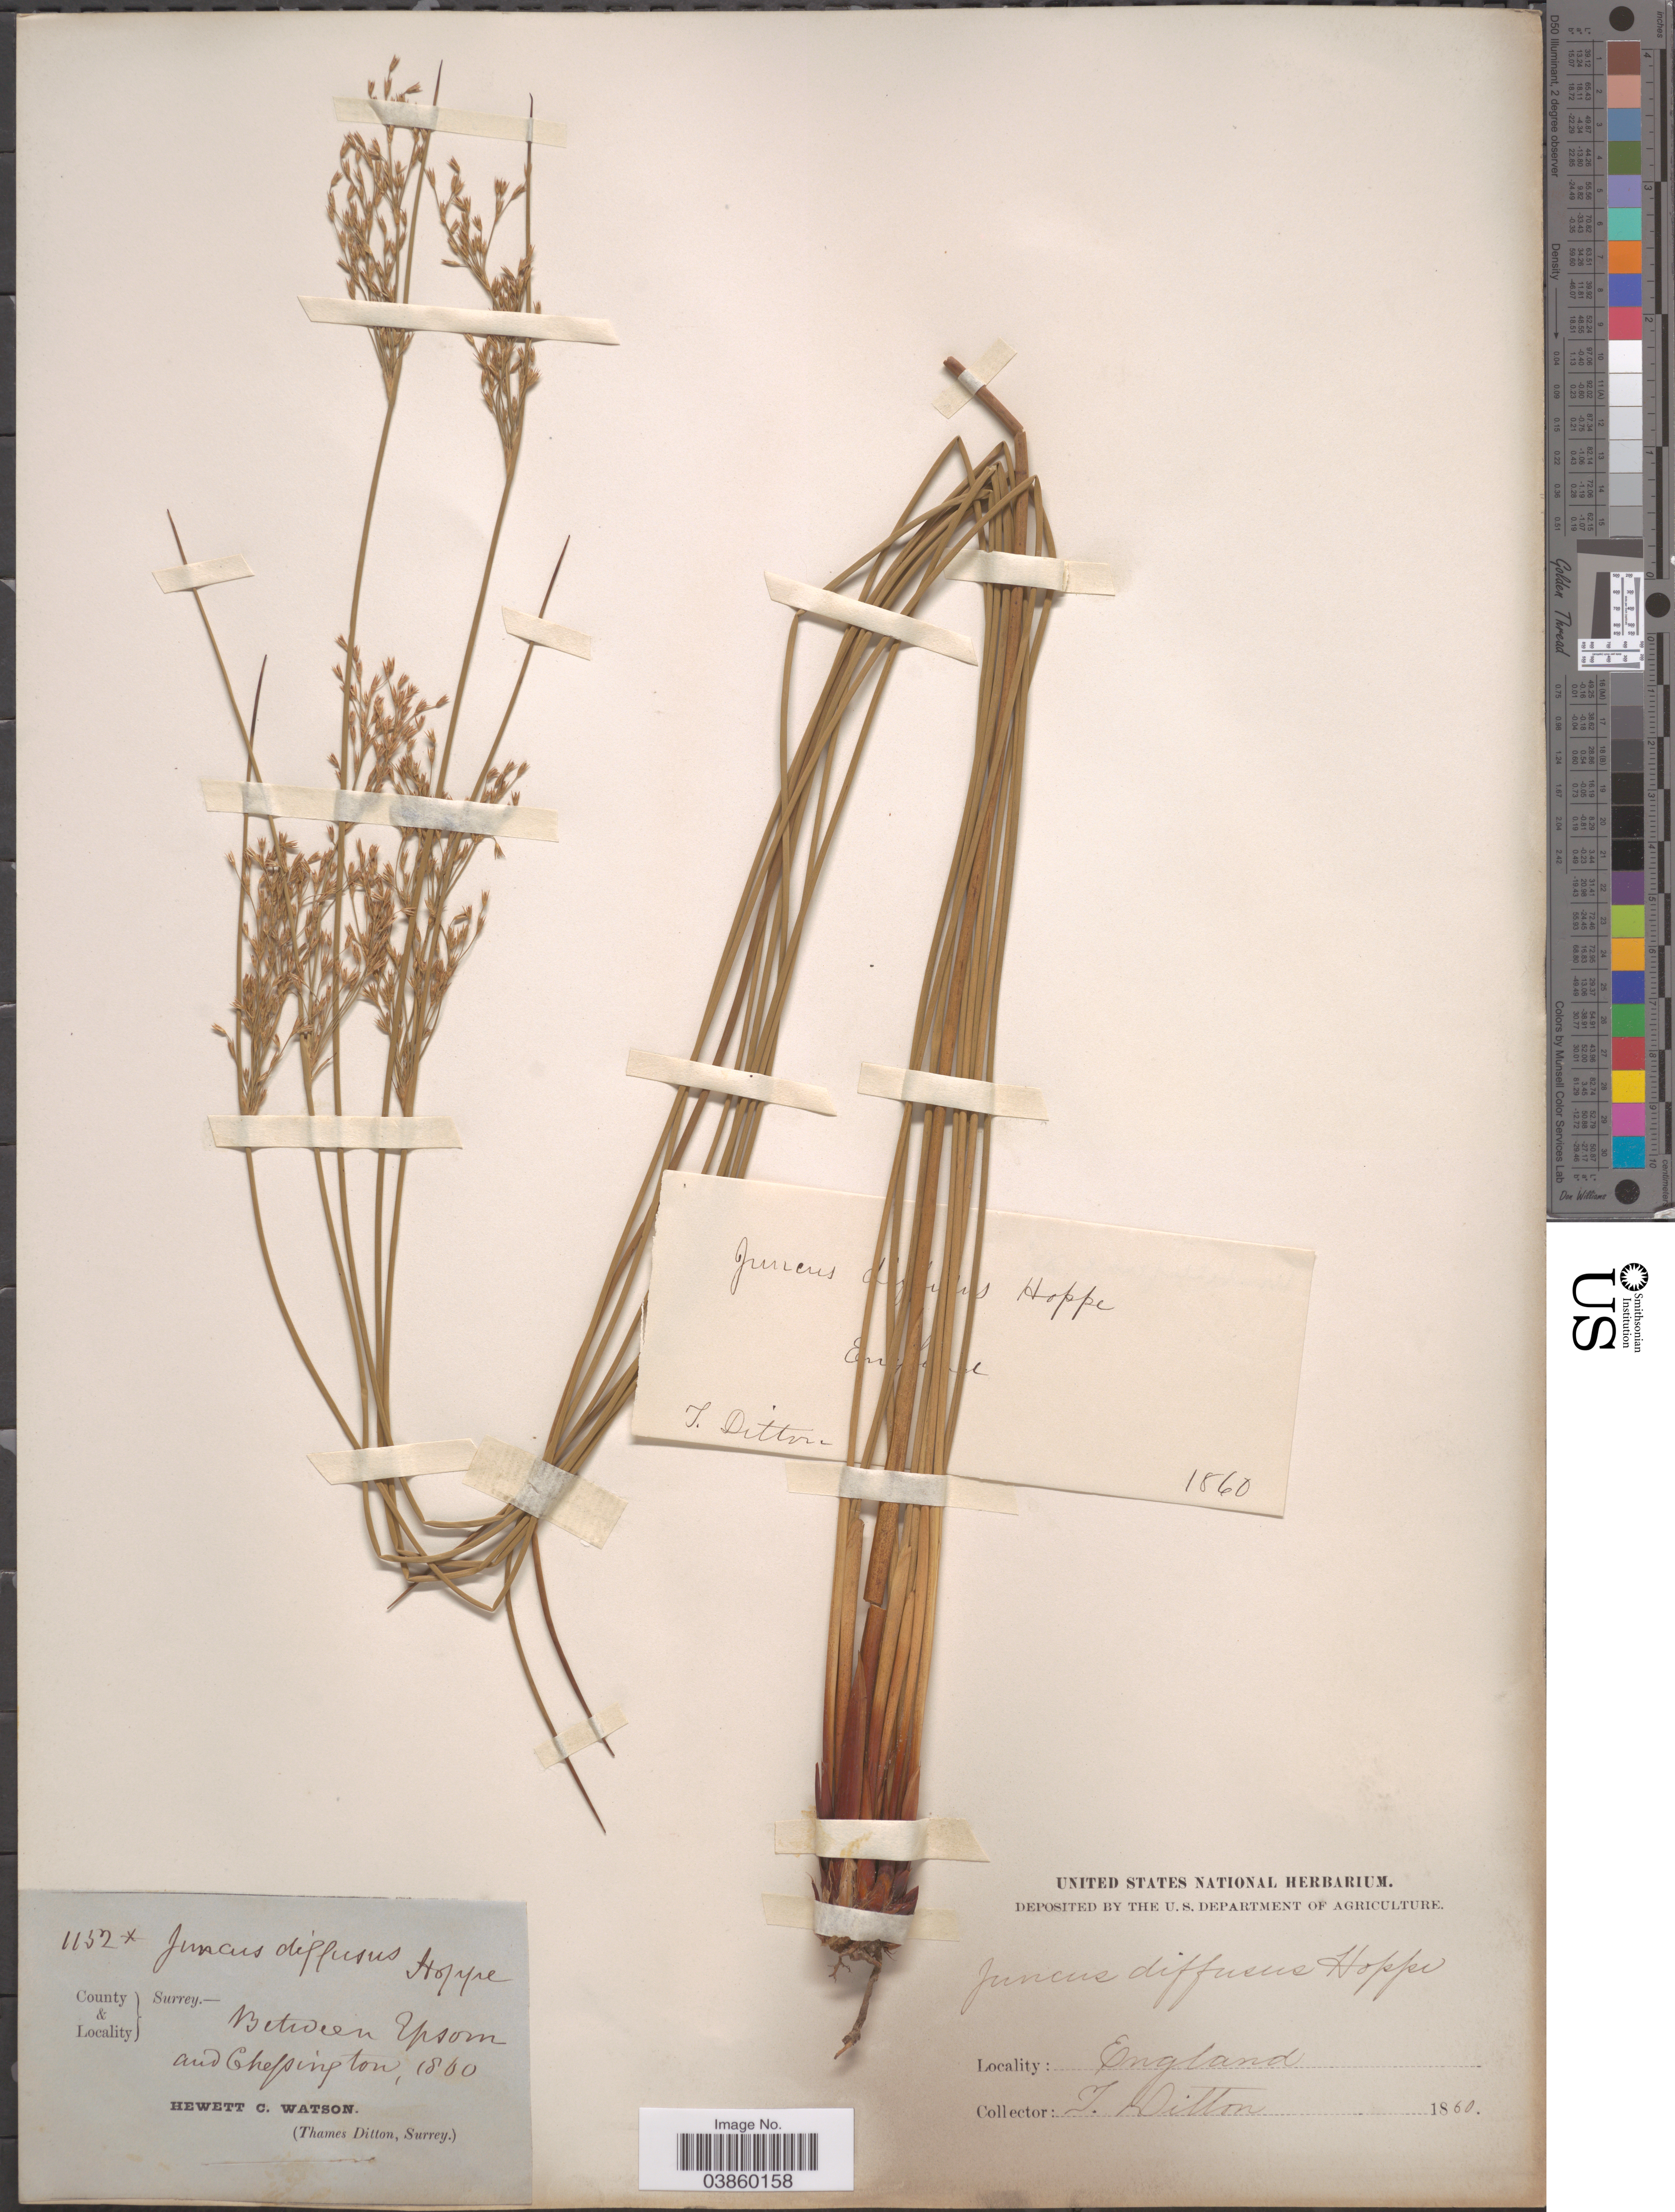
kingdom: Plantae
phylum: Tracheophyta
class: Liliopsida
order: Poales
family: Juncaceae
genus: Juncus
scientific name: Juncus diffusus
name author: Hoppe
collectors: T. Ditton & H. Watson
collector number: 1152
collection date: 1860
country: United Kingdom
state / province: England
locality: Surrey. Between Upsom and Chessington.